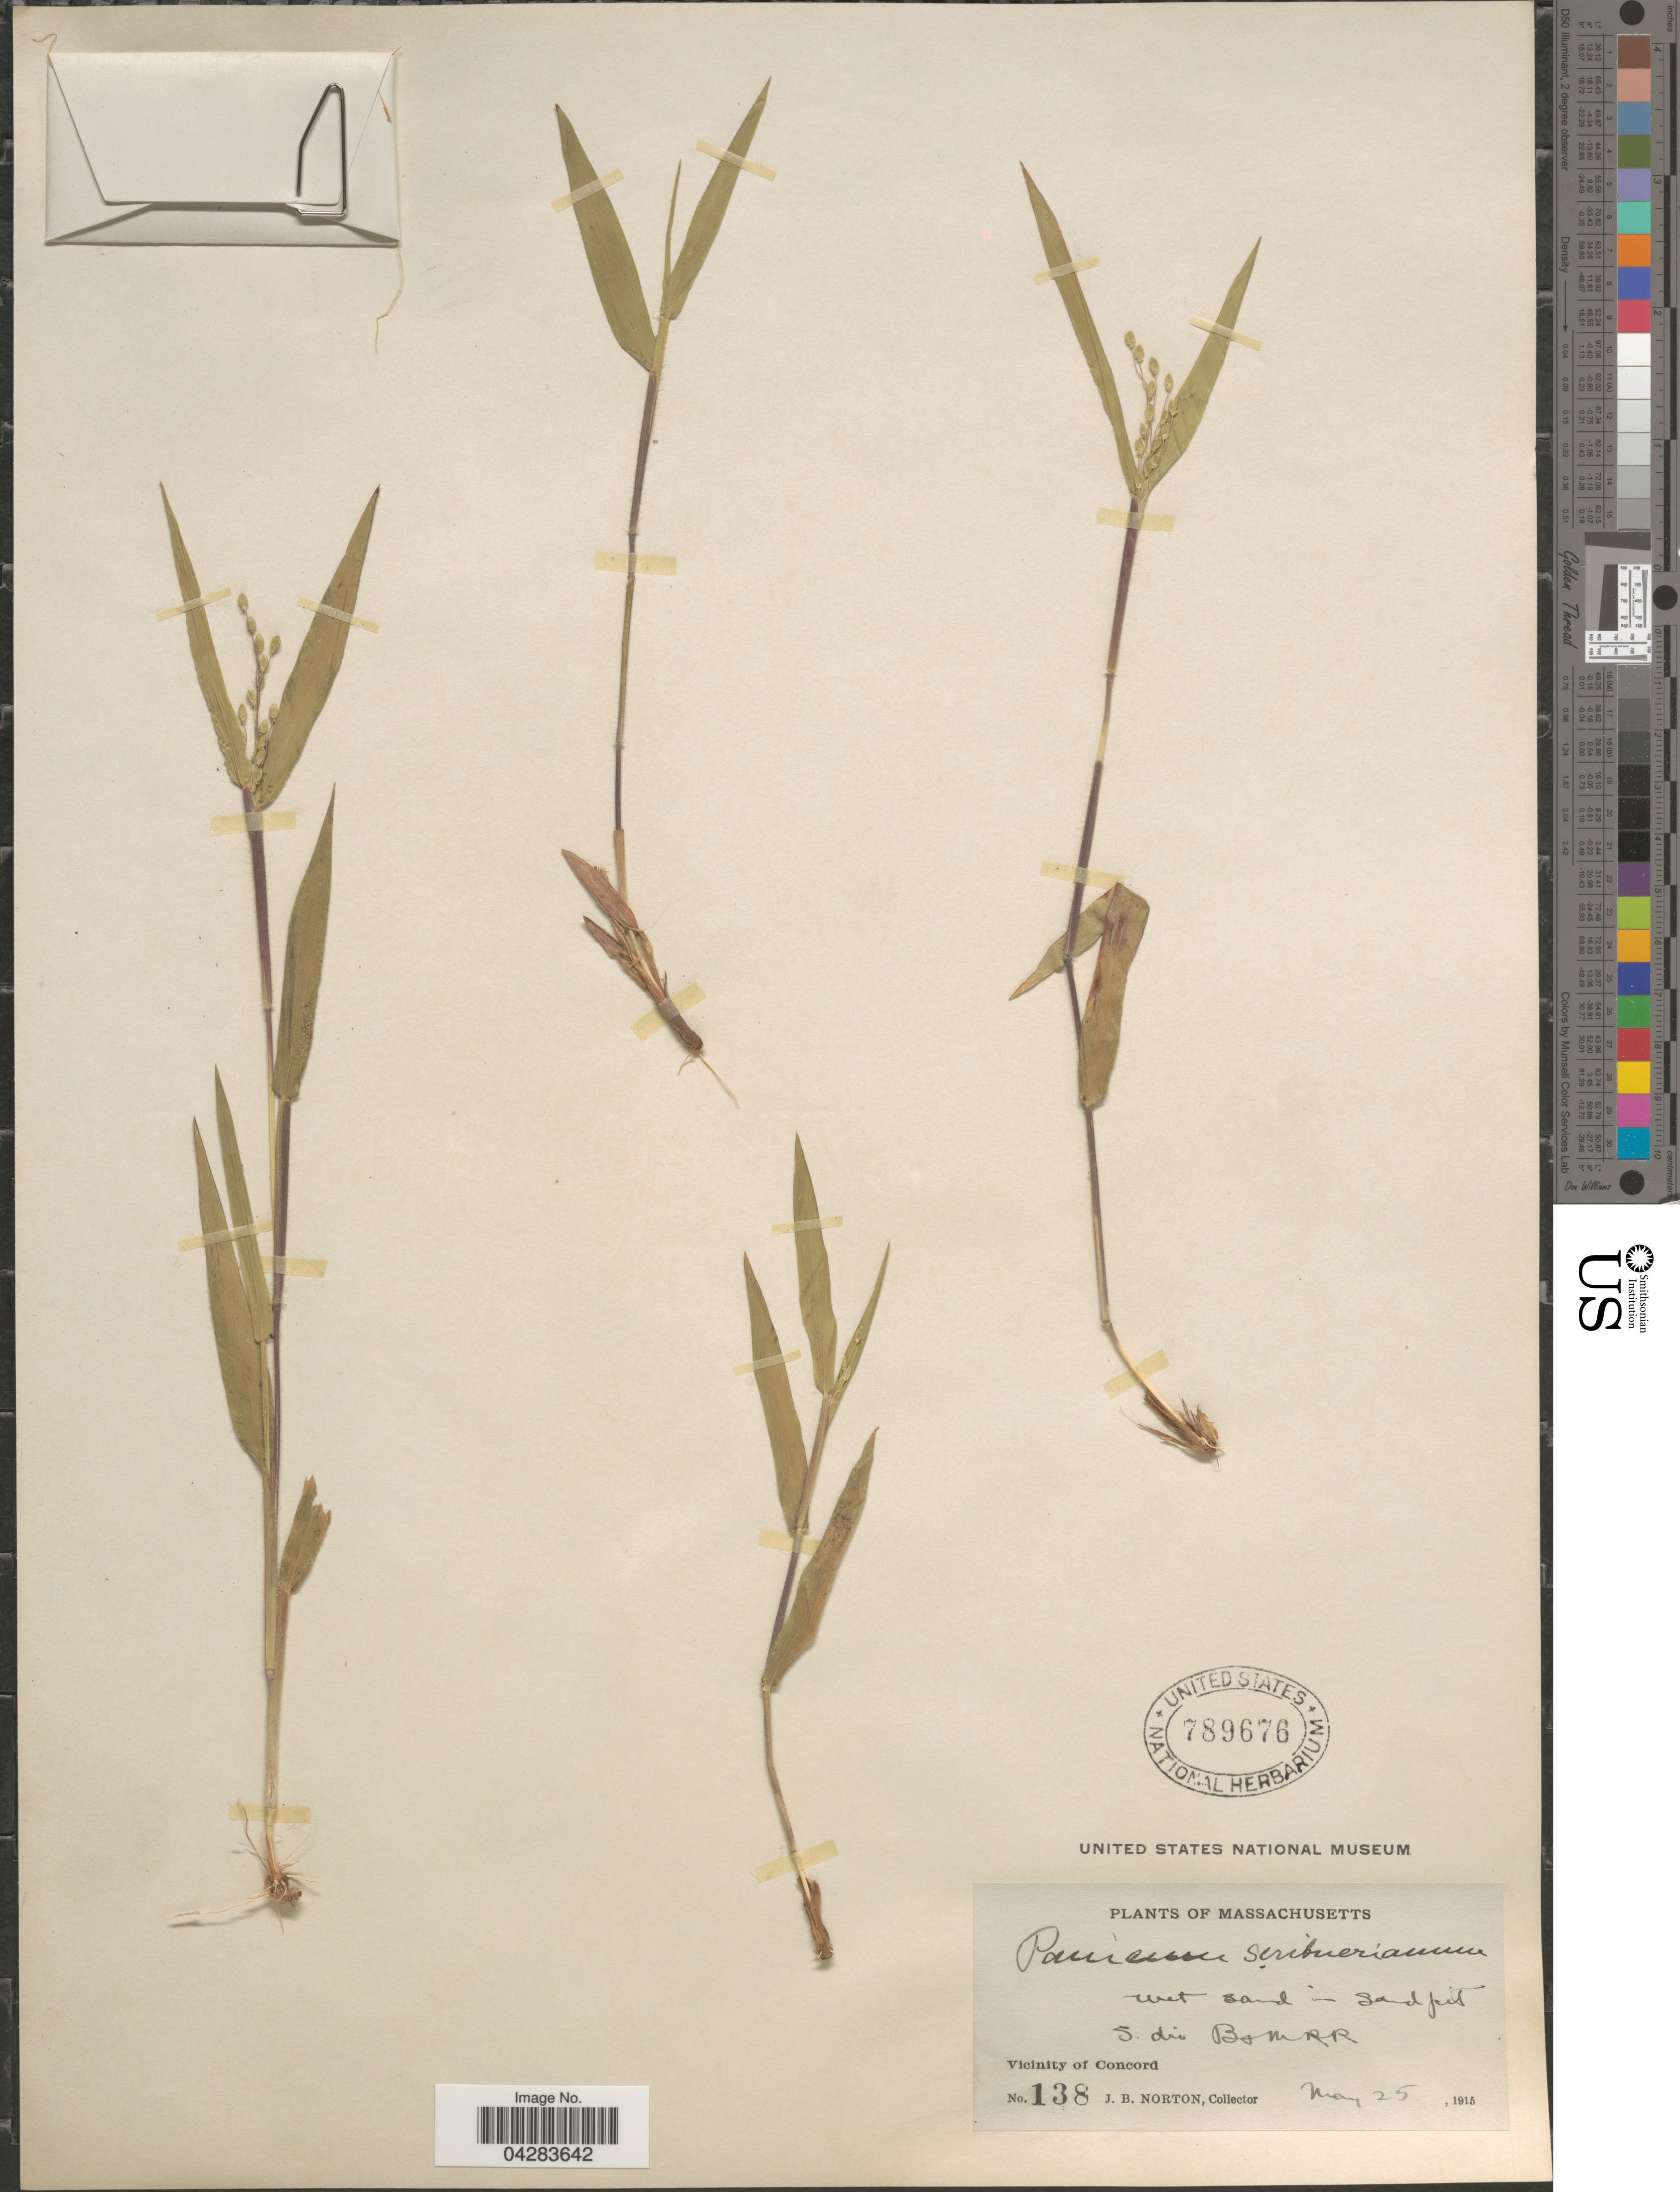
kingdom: Plantae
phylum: Tracheophyta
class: Liliopsida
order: Poales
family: Poaceae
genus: Dichanthelium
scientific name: Dichanthelium oligosanthes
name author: (Schult.) Gould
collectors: J. B. Norton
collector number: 138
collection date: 1915-05-25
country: United States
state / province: Massachusetts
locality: Wet sand in sandpit S div B+M RR. Vicinity of Concord.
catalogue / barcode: US 789676